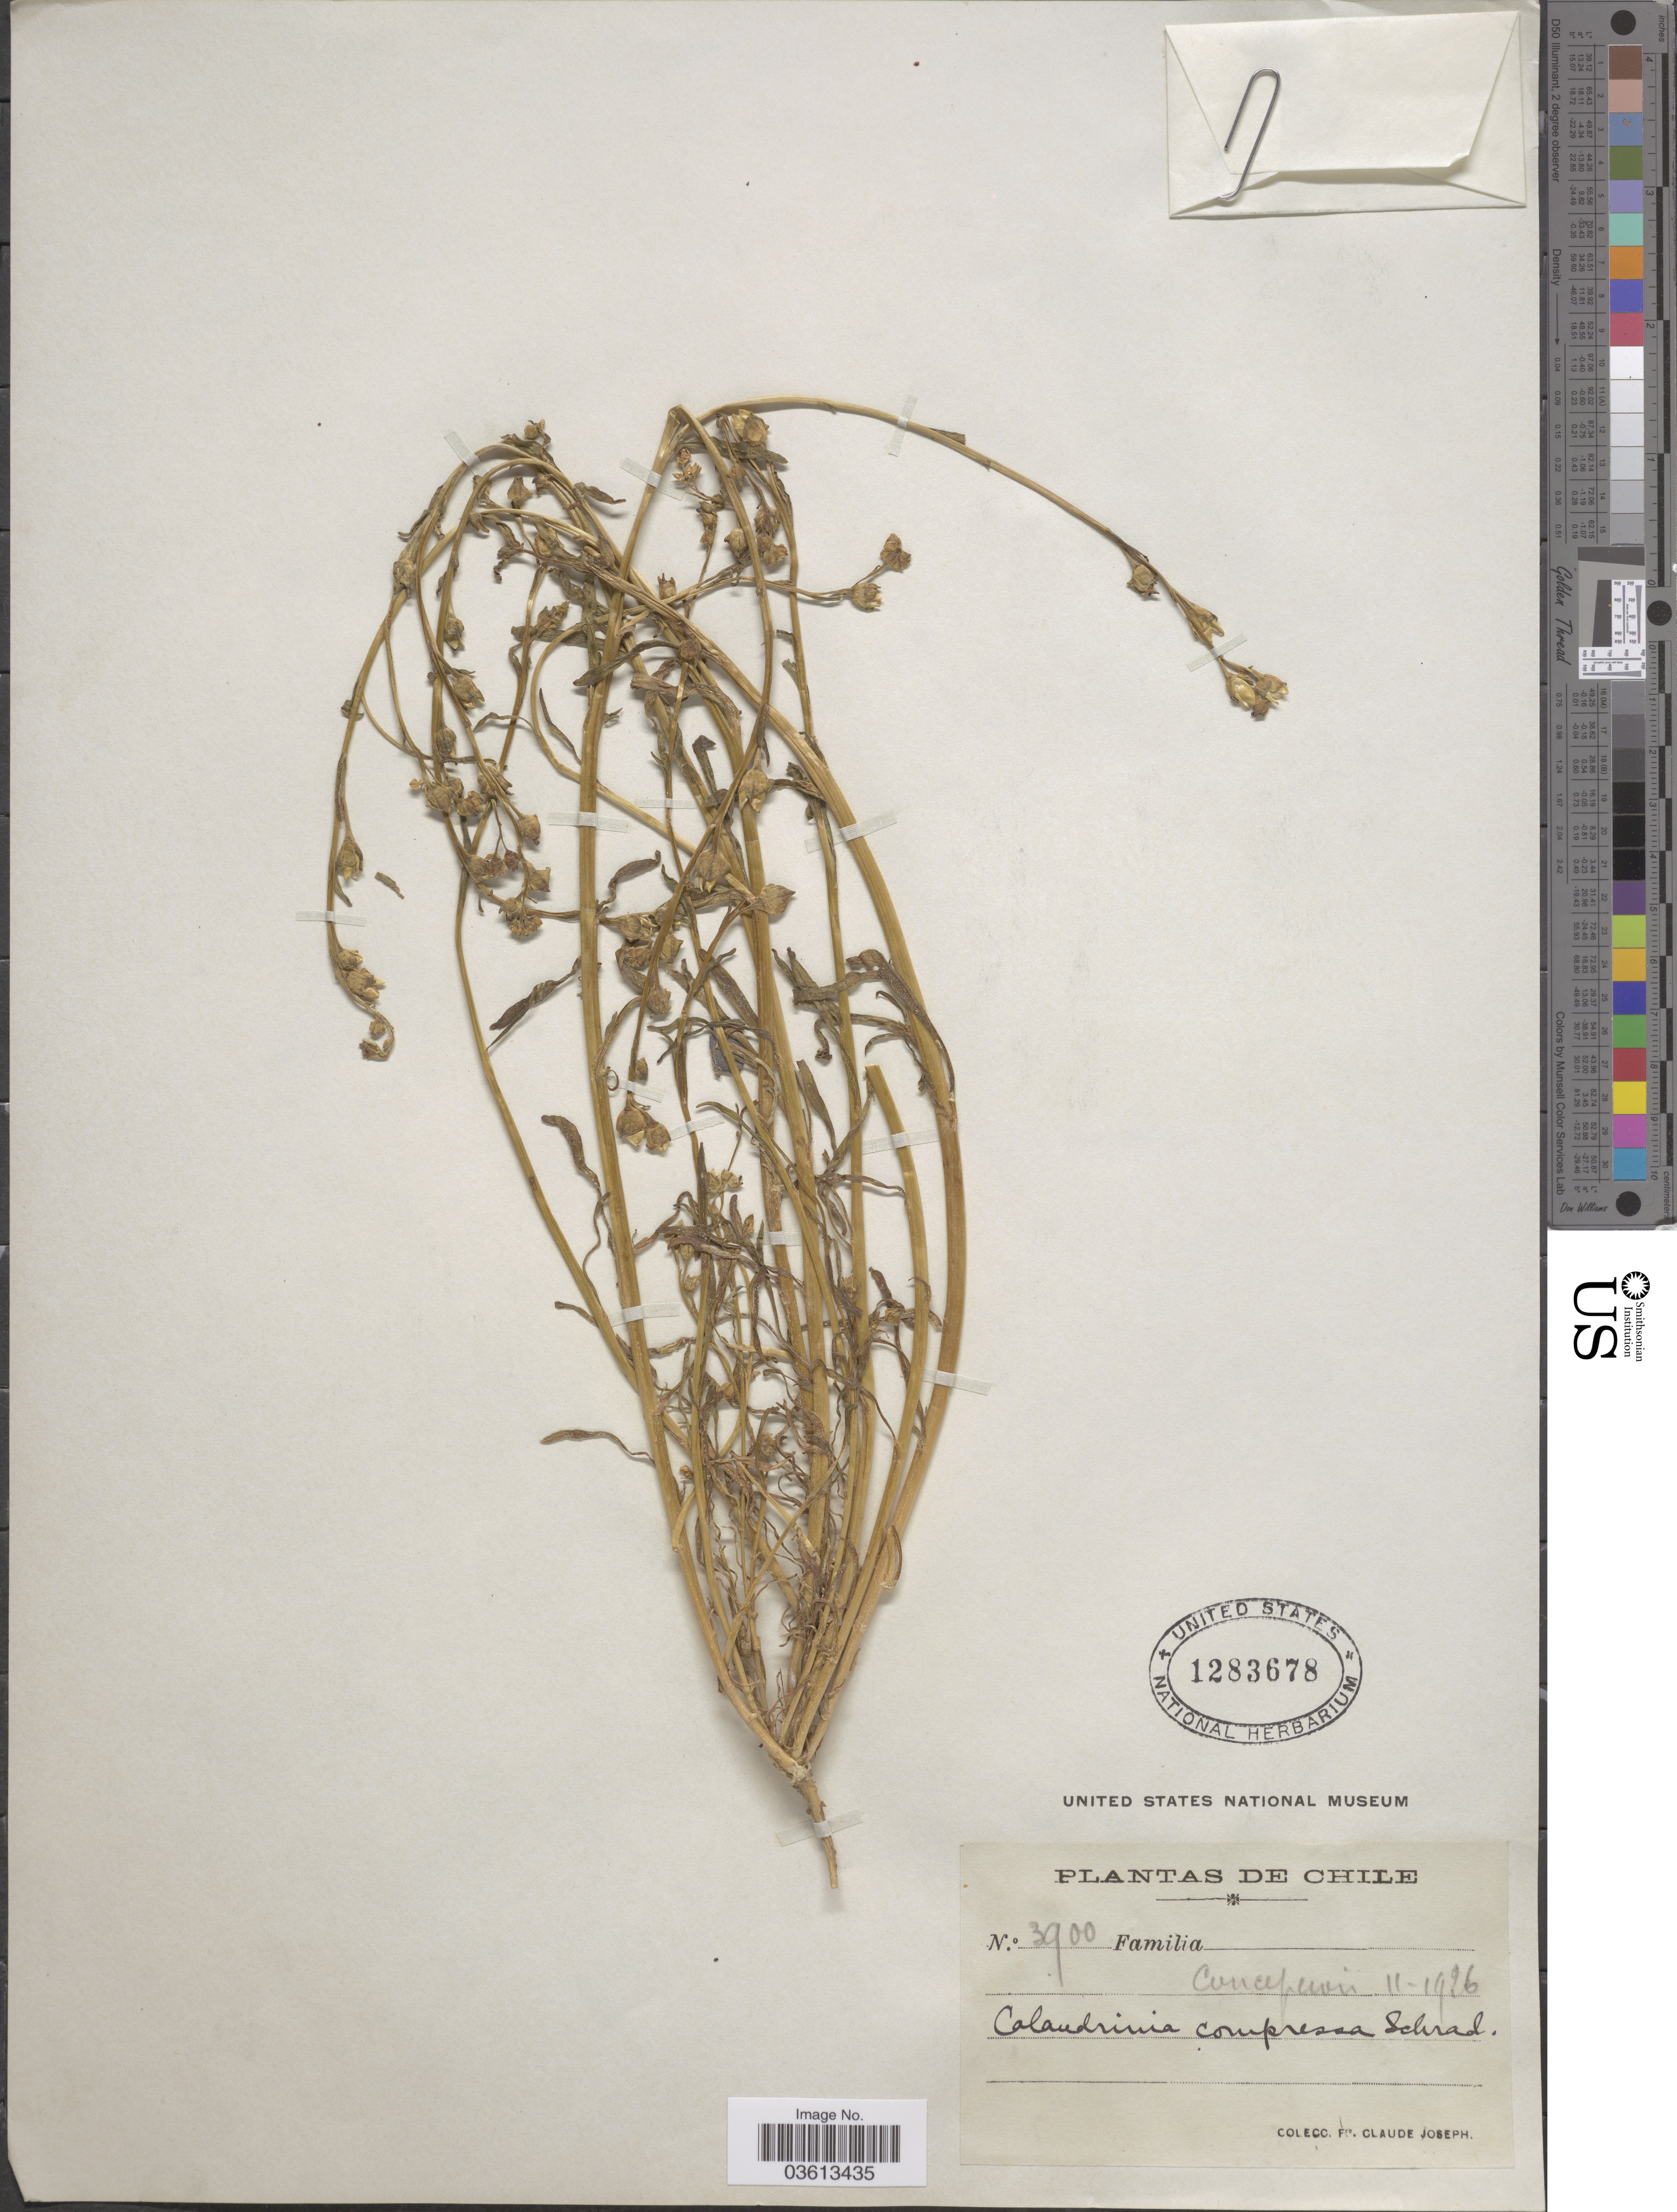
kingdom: Plantae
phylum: Tracheophyta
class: Magnoliopsida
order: Caryophyllales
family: Montiaceae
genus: Calandrinia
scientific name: Calandrinia ciliata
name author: (Ruiz & Pav.) DC.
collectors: Bro. Claude-Joseph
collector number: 3900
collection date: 1926-02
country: Chile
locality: Concepcion.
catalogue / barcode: US 1283678